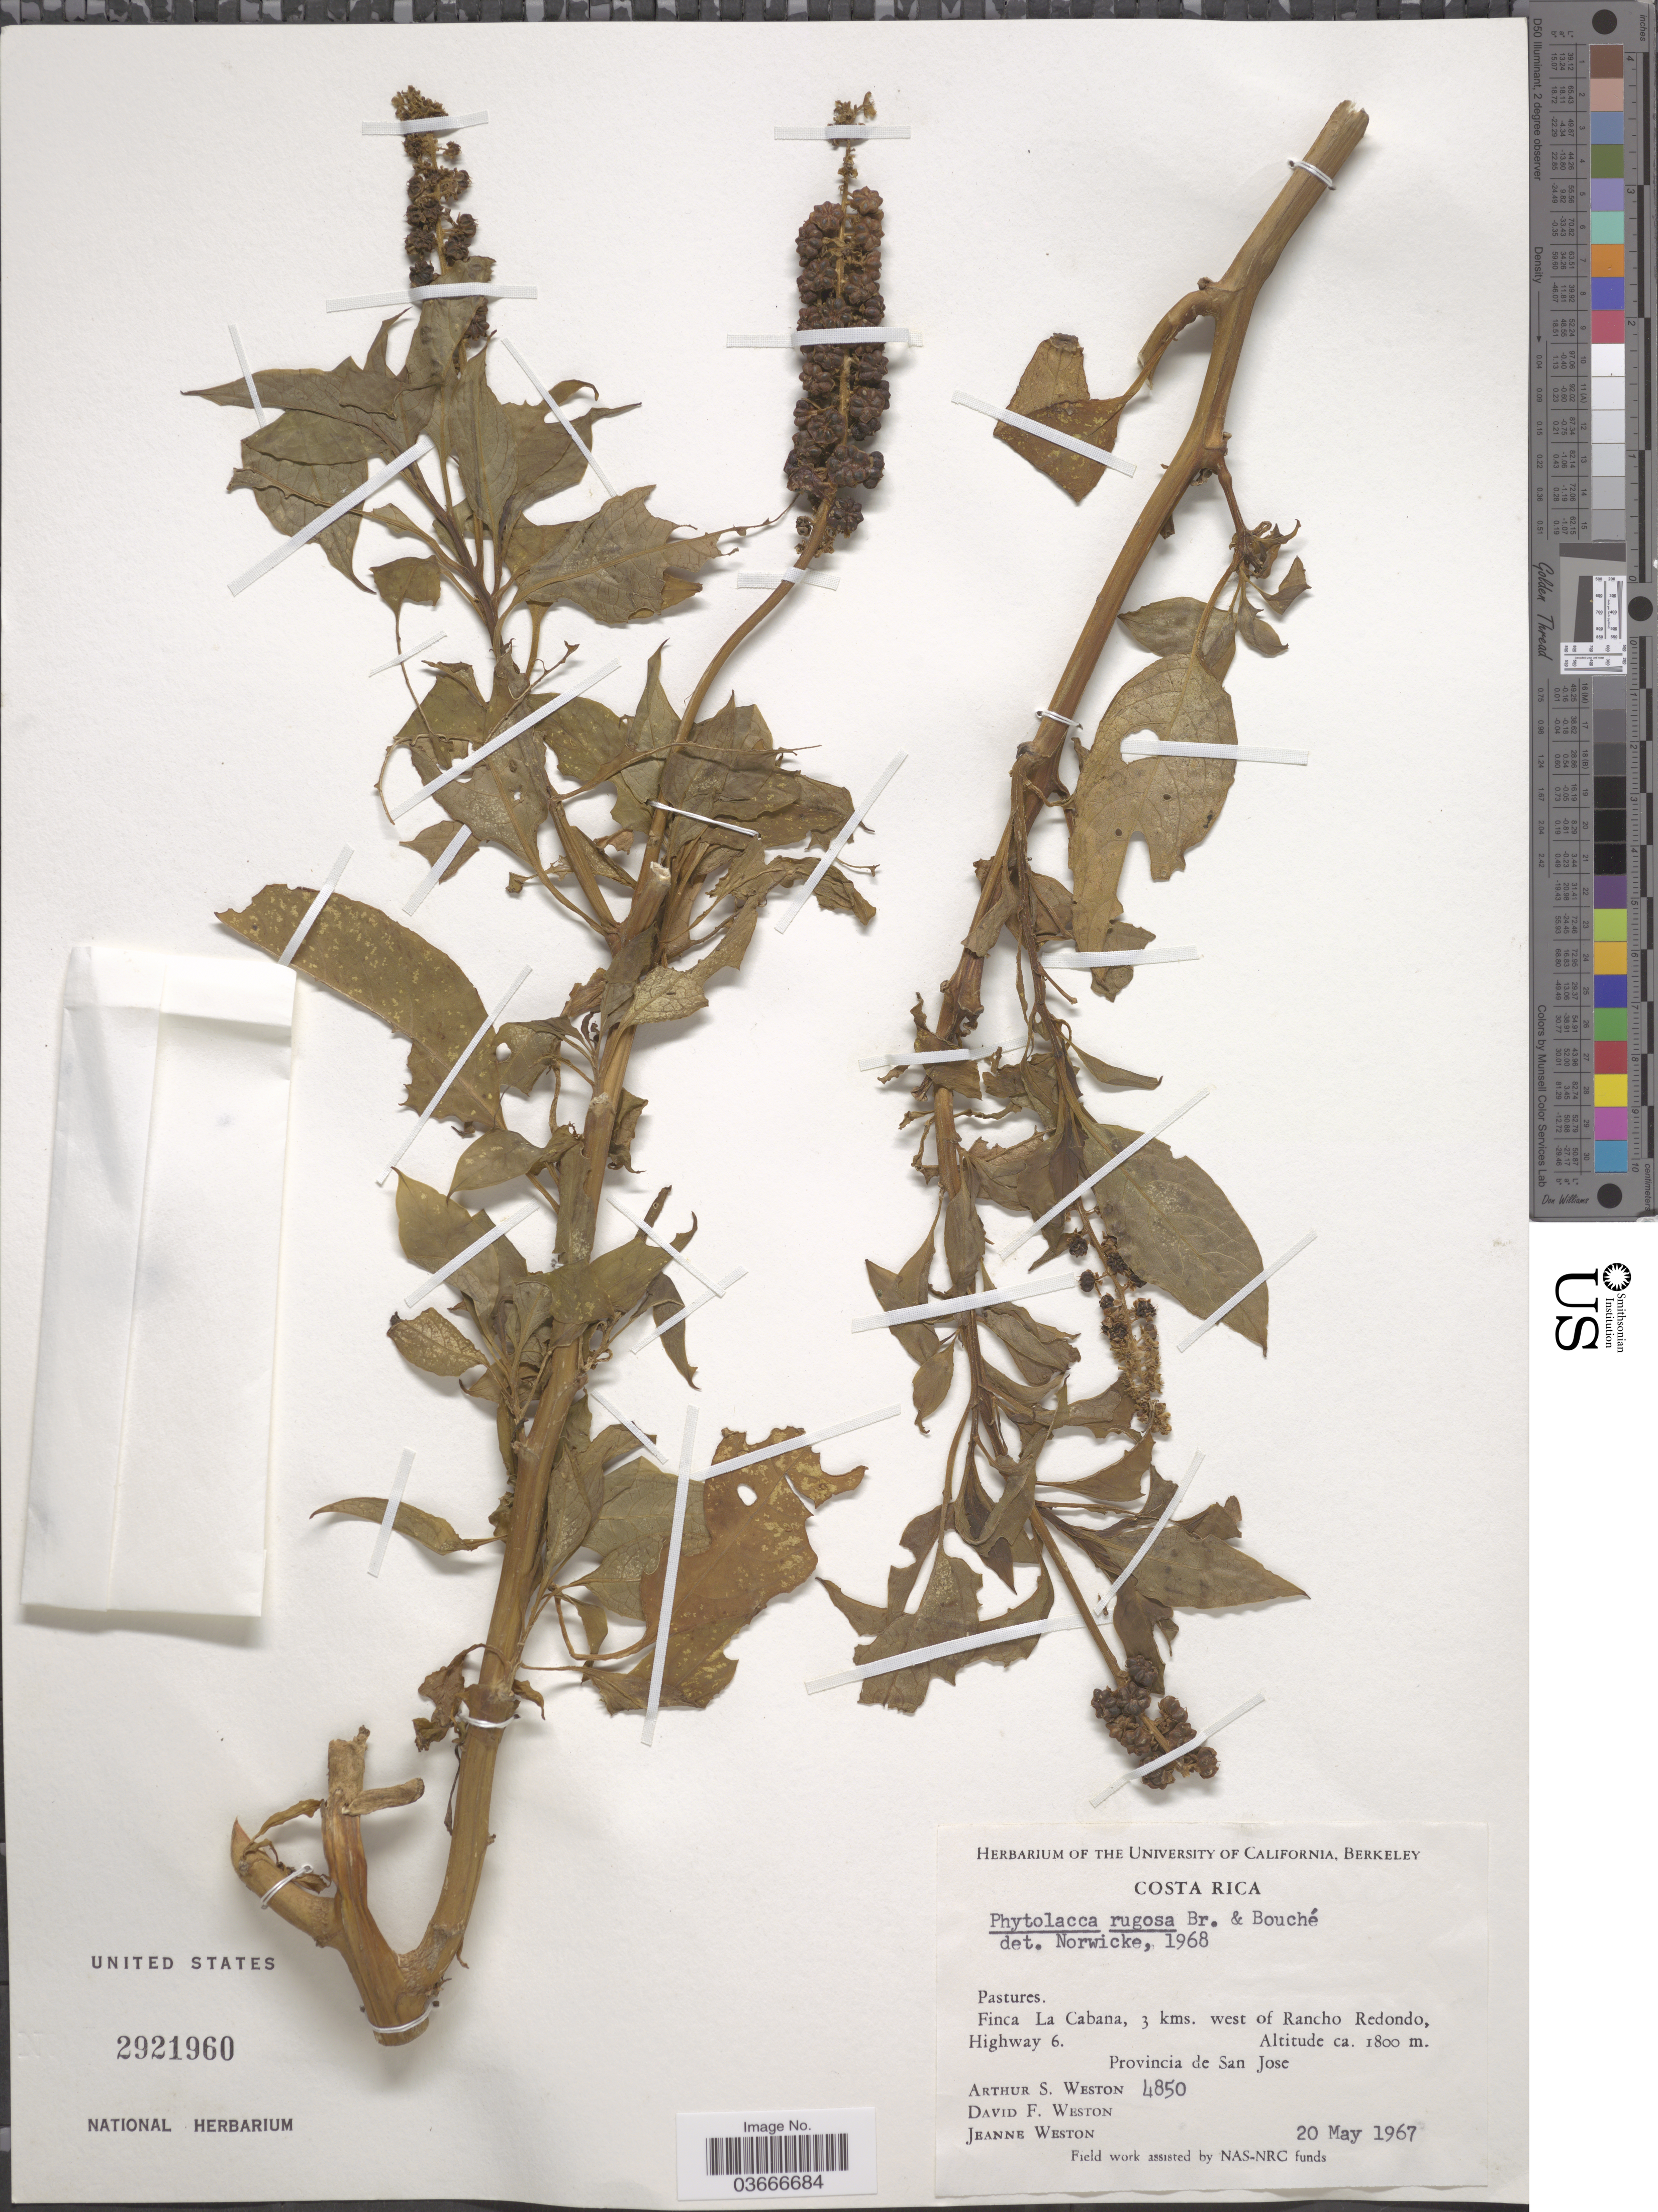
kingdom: Plantae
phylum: Tracheophyta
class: Magnoliopsida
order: Caryophyllales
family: Phytolaccaceae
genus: Phytolacca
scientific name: Phytolacca rugosa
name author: A. Braun & C.D. Bouché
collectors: A. Weston, D. Weston & J. Weston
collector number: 4850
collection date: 1967-05-20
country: Costa Rica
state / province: San José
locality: Finca La Cabana, 3 kms. west of Rancho Redondo, Highway 6.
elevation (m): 1800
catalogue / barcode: US 2921960